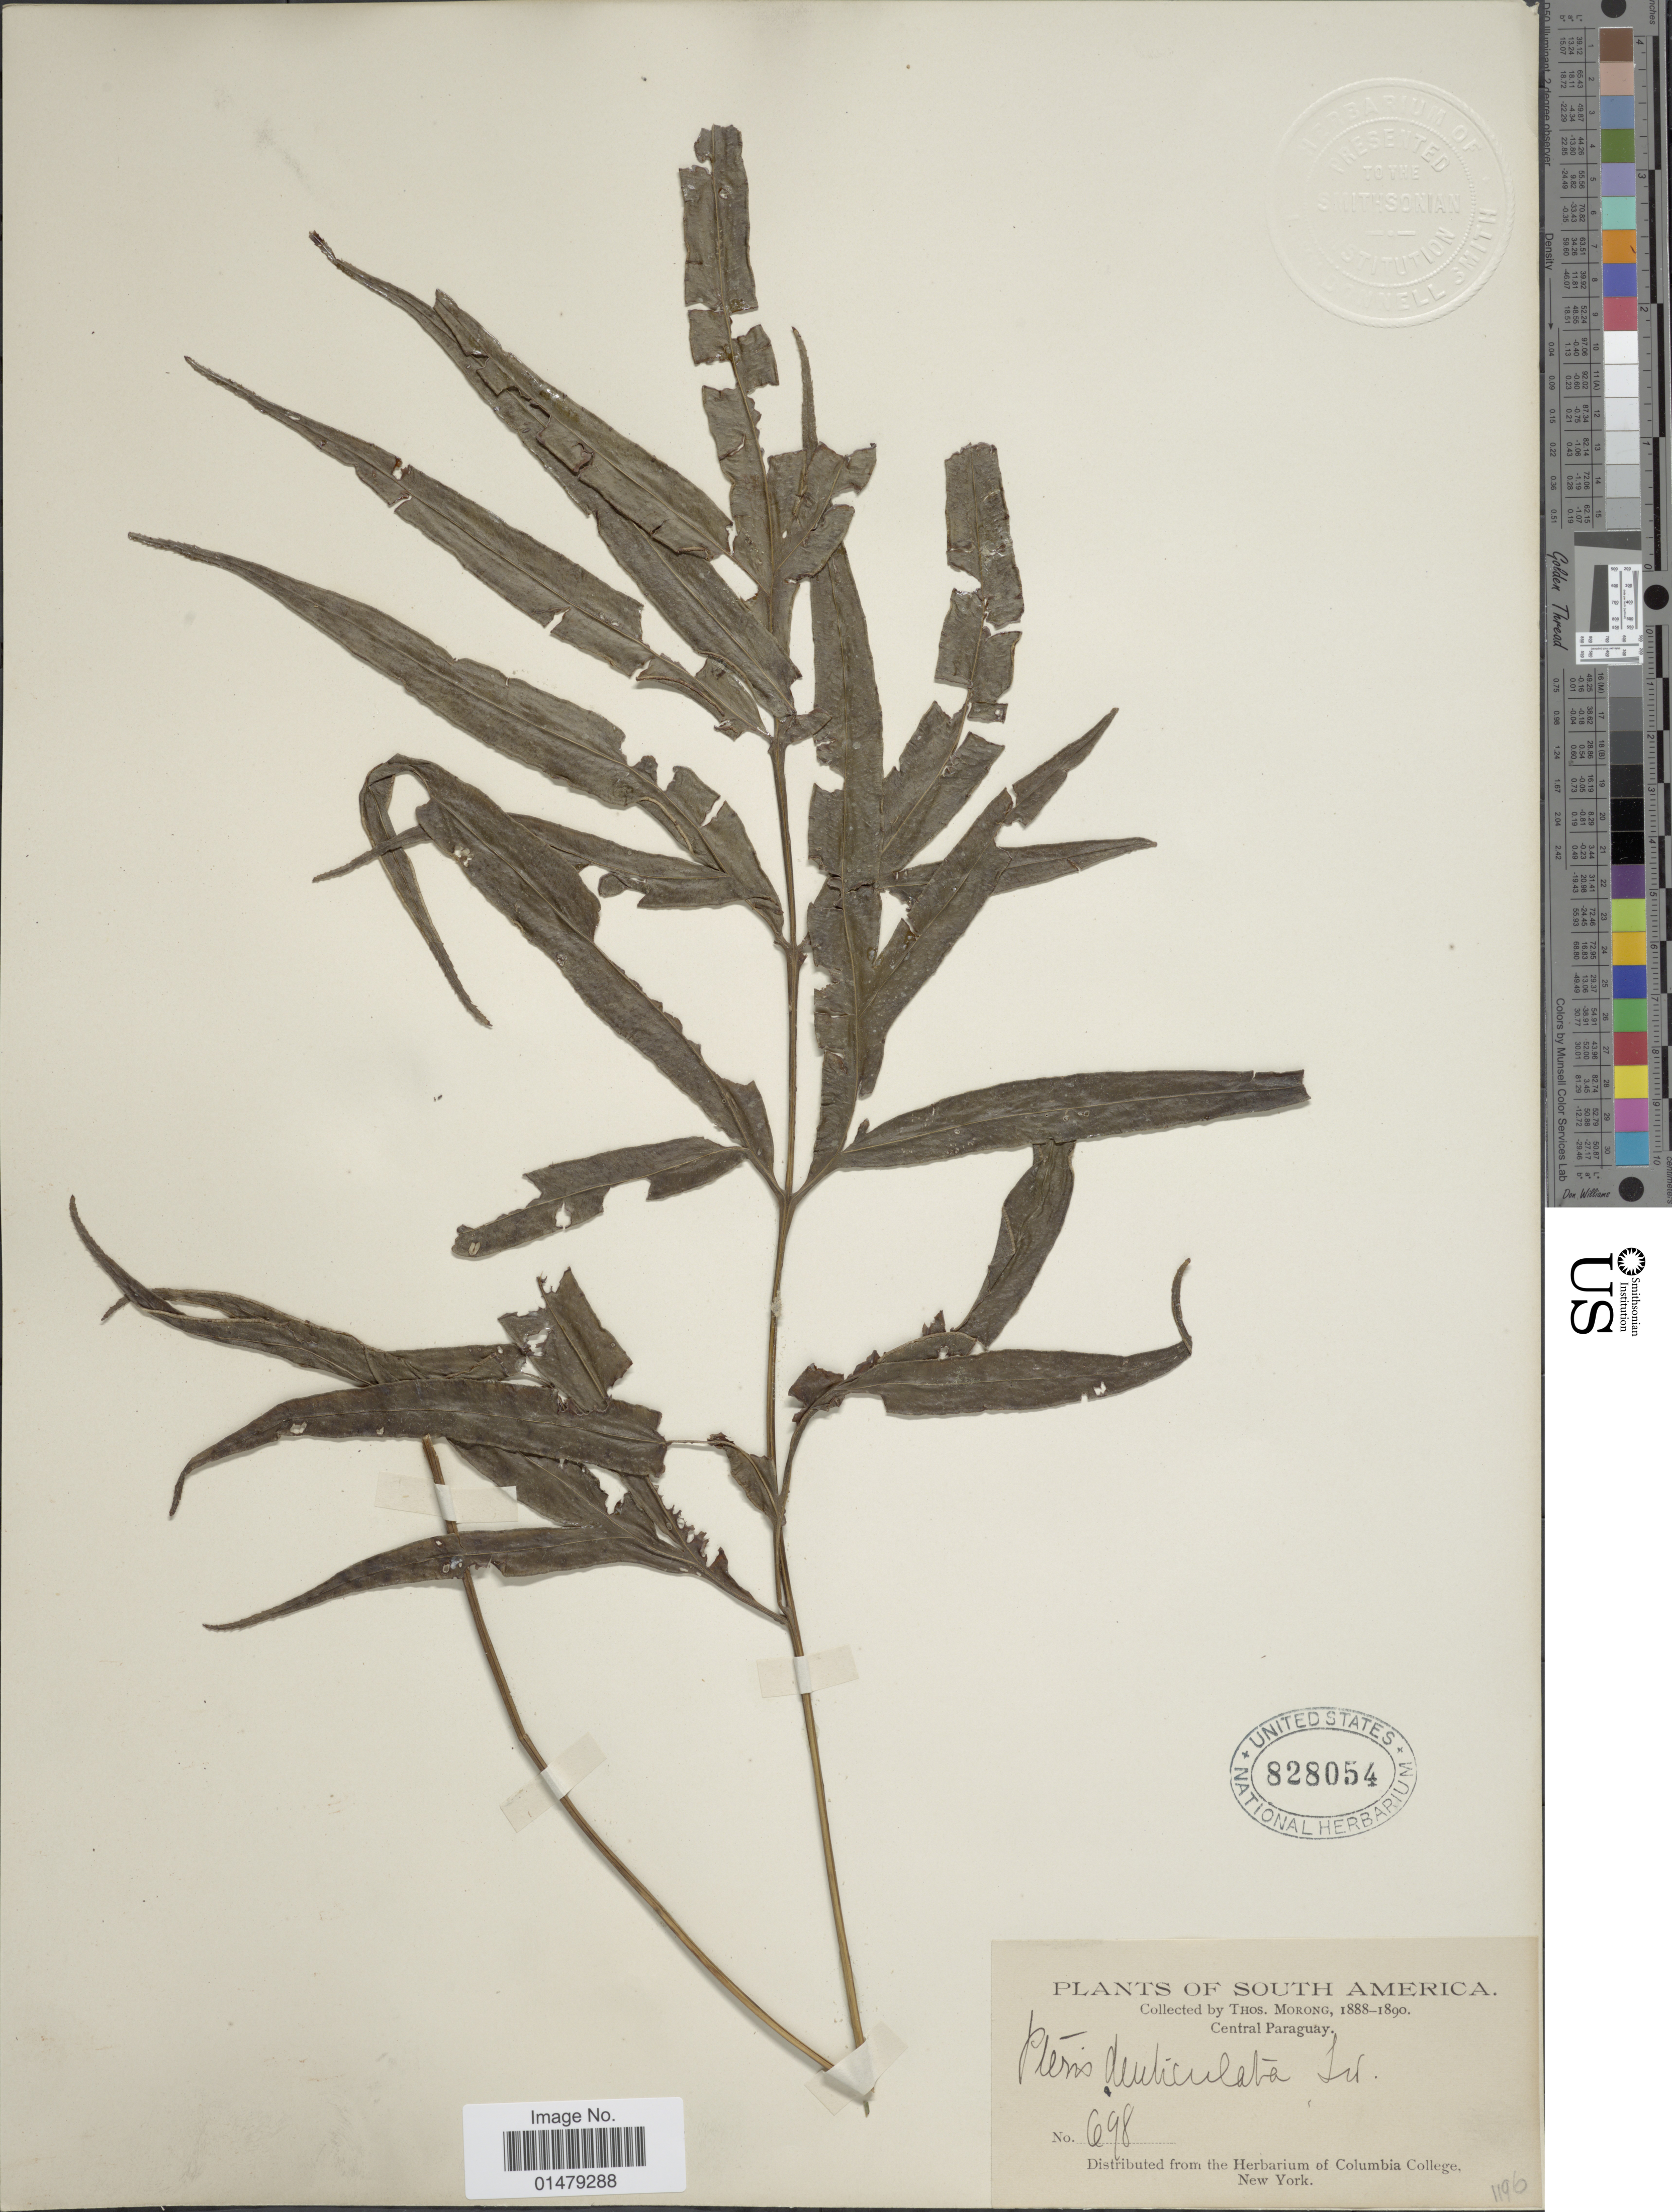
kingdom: Plantae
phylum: Tracheophyta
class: Polypodiopsida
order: Polypodiales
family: Pteridaceae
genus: Pteris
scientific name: Pteris denticulata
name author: Sw.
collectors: T. Morong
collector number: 698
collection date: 1888/1890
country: Paraguay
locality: Central Paraguay.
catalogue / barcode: US 828054